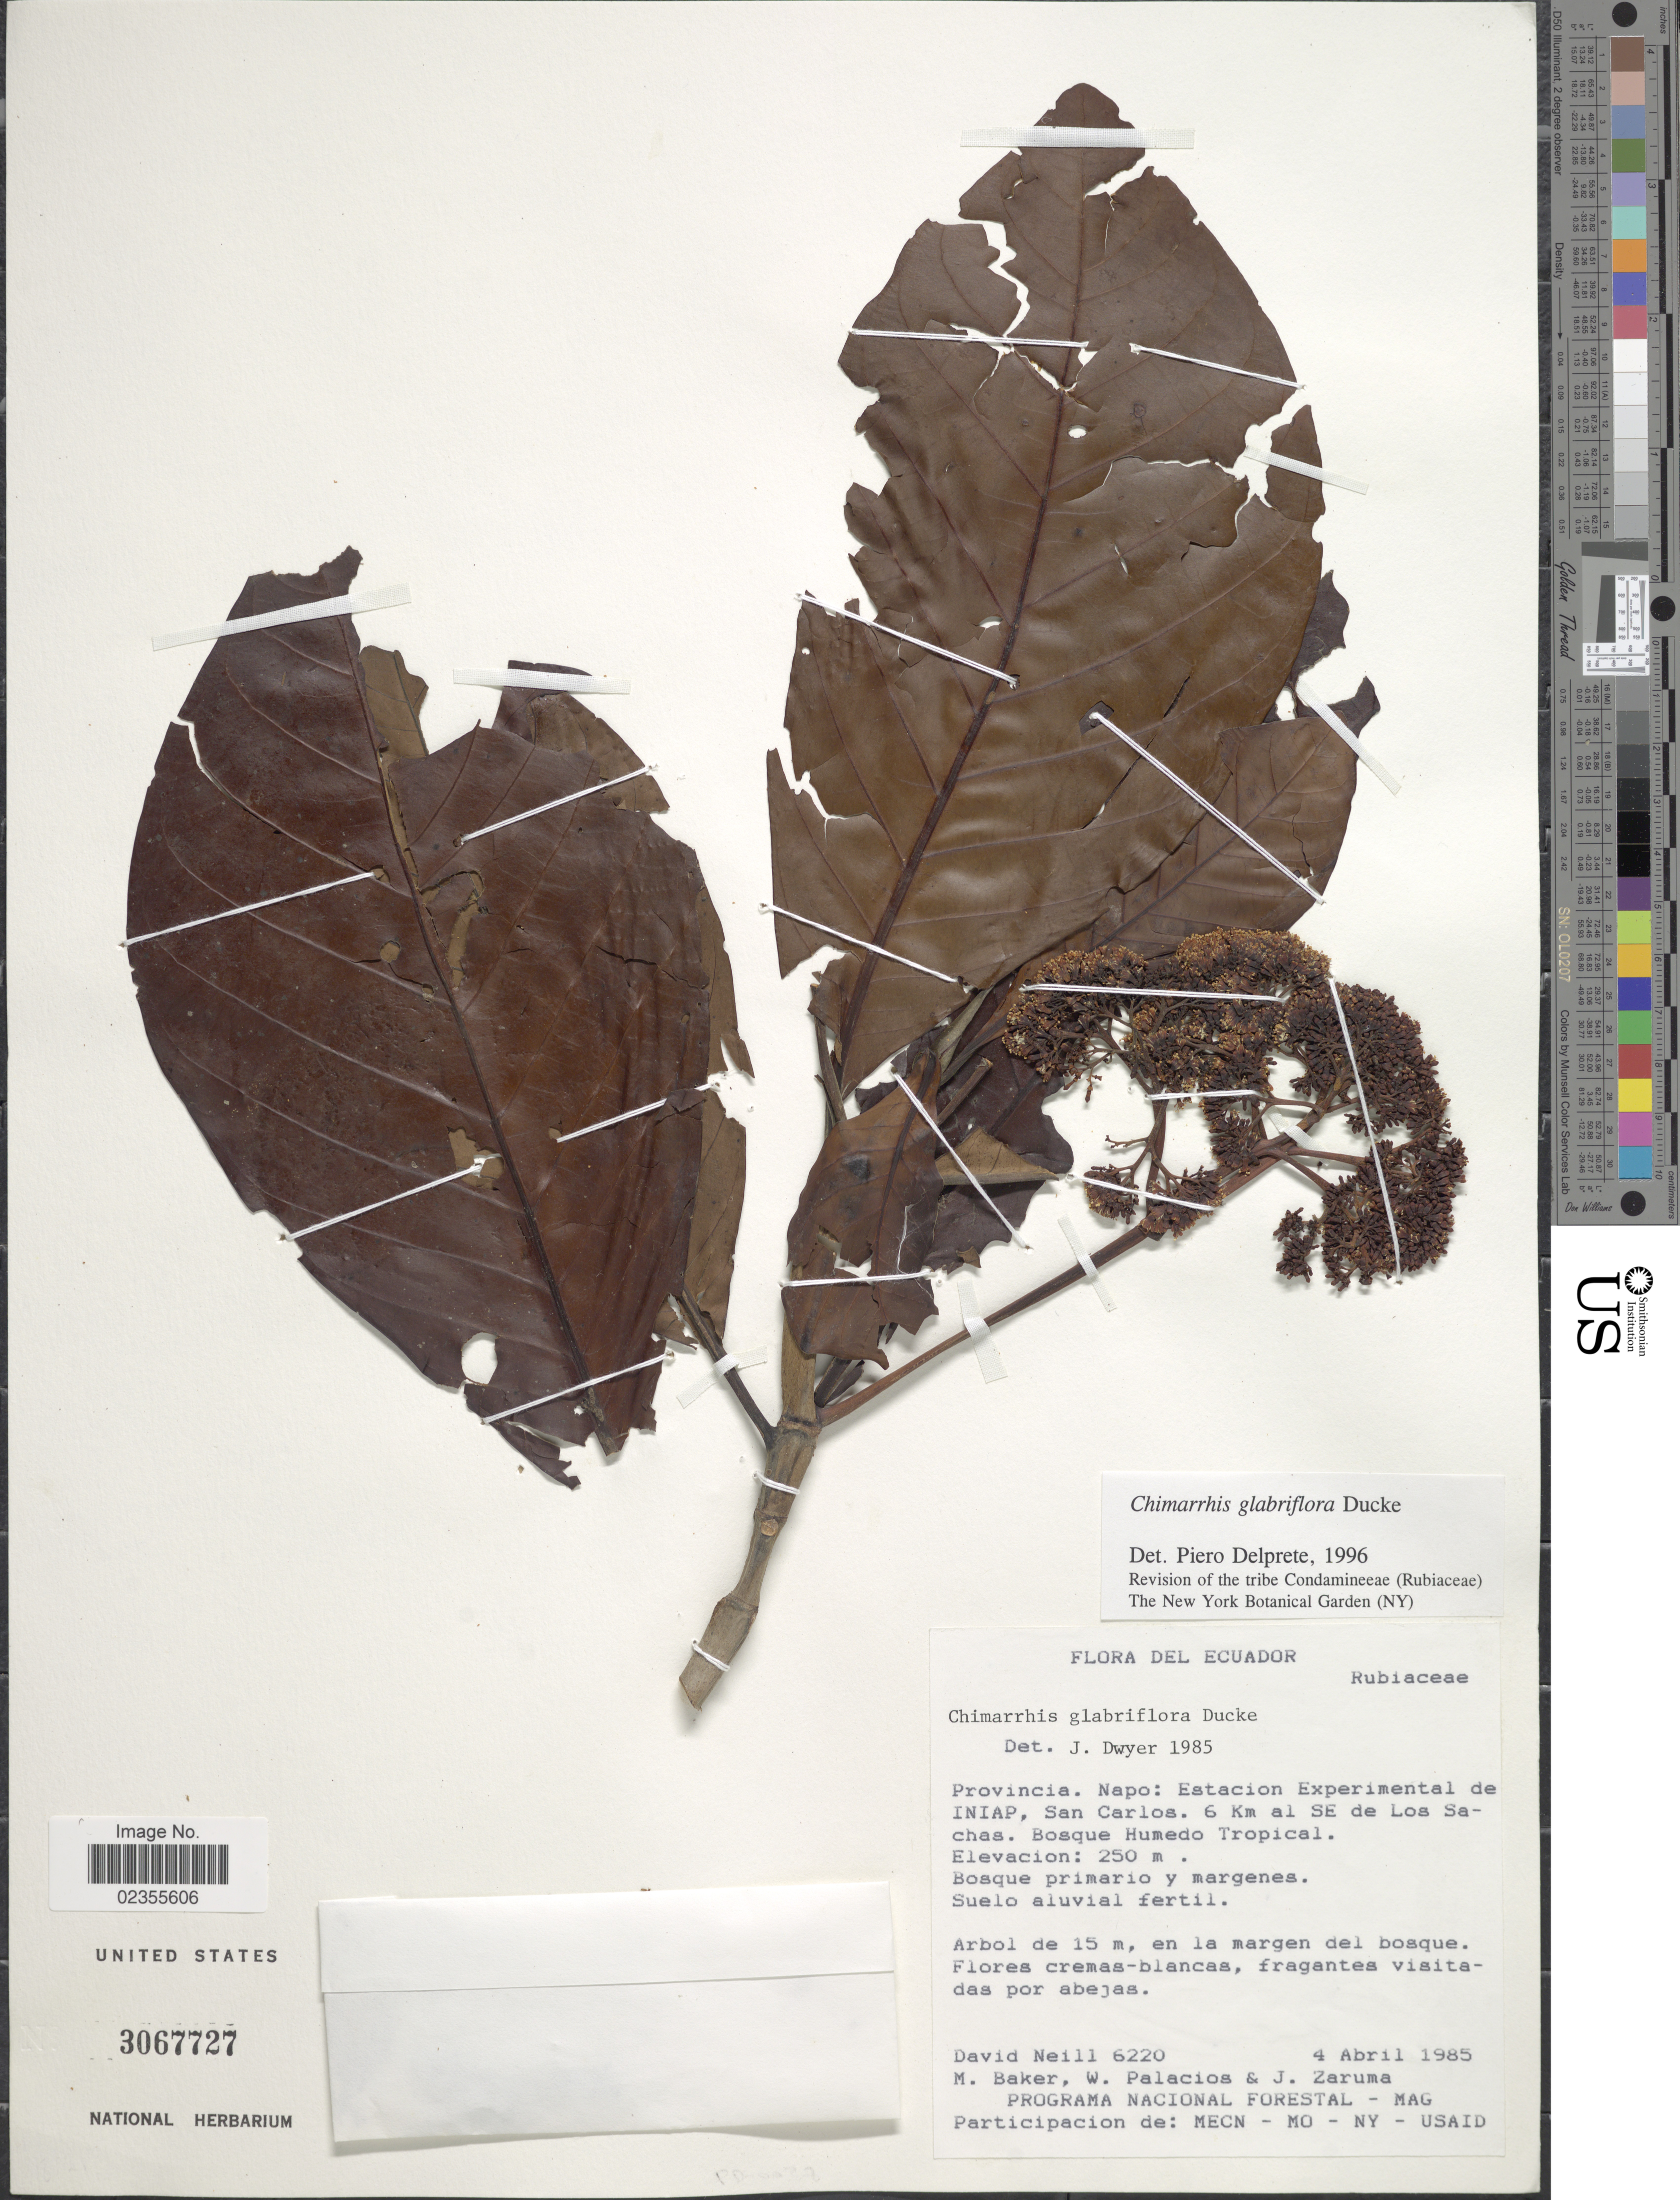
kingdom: Plantae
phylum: Tracheophyta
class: Magnoliopsida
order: Gentianales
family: Rubiaceae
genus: Chimarrhis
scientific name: Chimarrhis glabriflora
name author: Ducke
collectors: D. A. Neill, M. Baker, W. Palacios & J. Zaruma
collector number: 6220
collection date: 1985-04-04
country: Ecuador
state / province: Napo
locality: Estacion Experimental de INIAP, San Carlos. 6 km al SE de Los Sachas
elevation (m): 250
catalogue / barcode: US 3067727